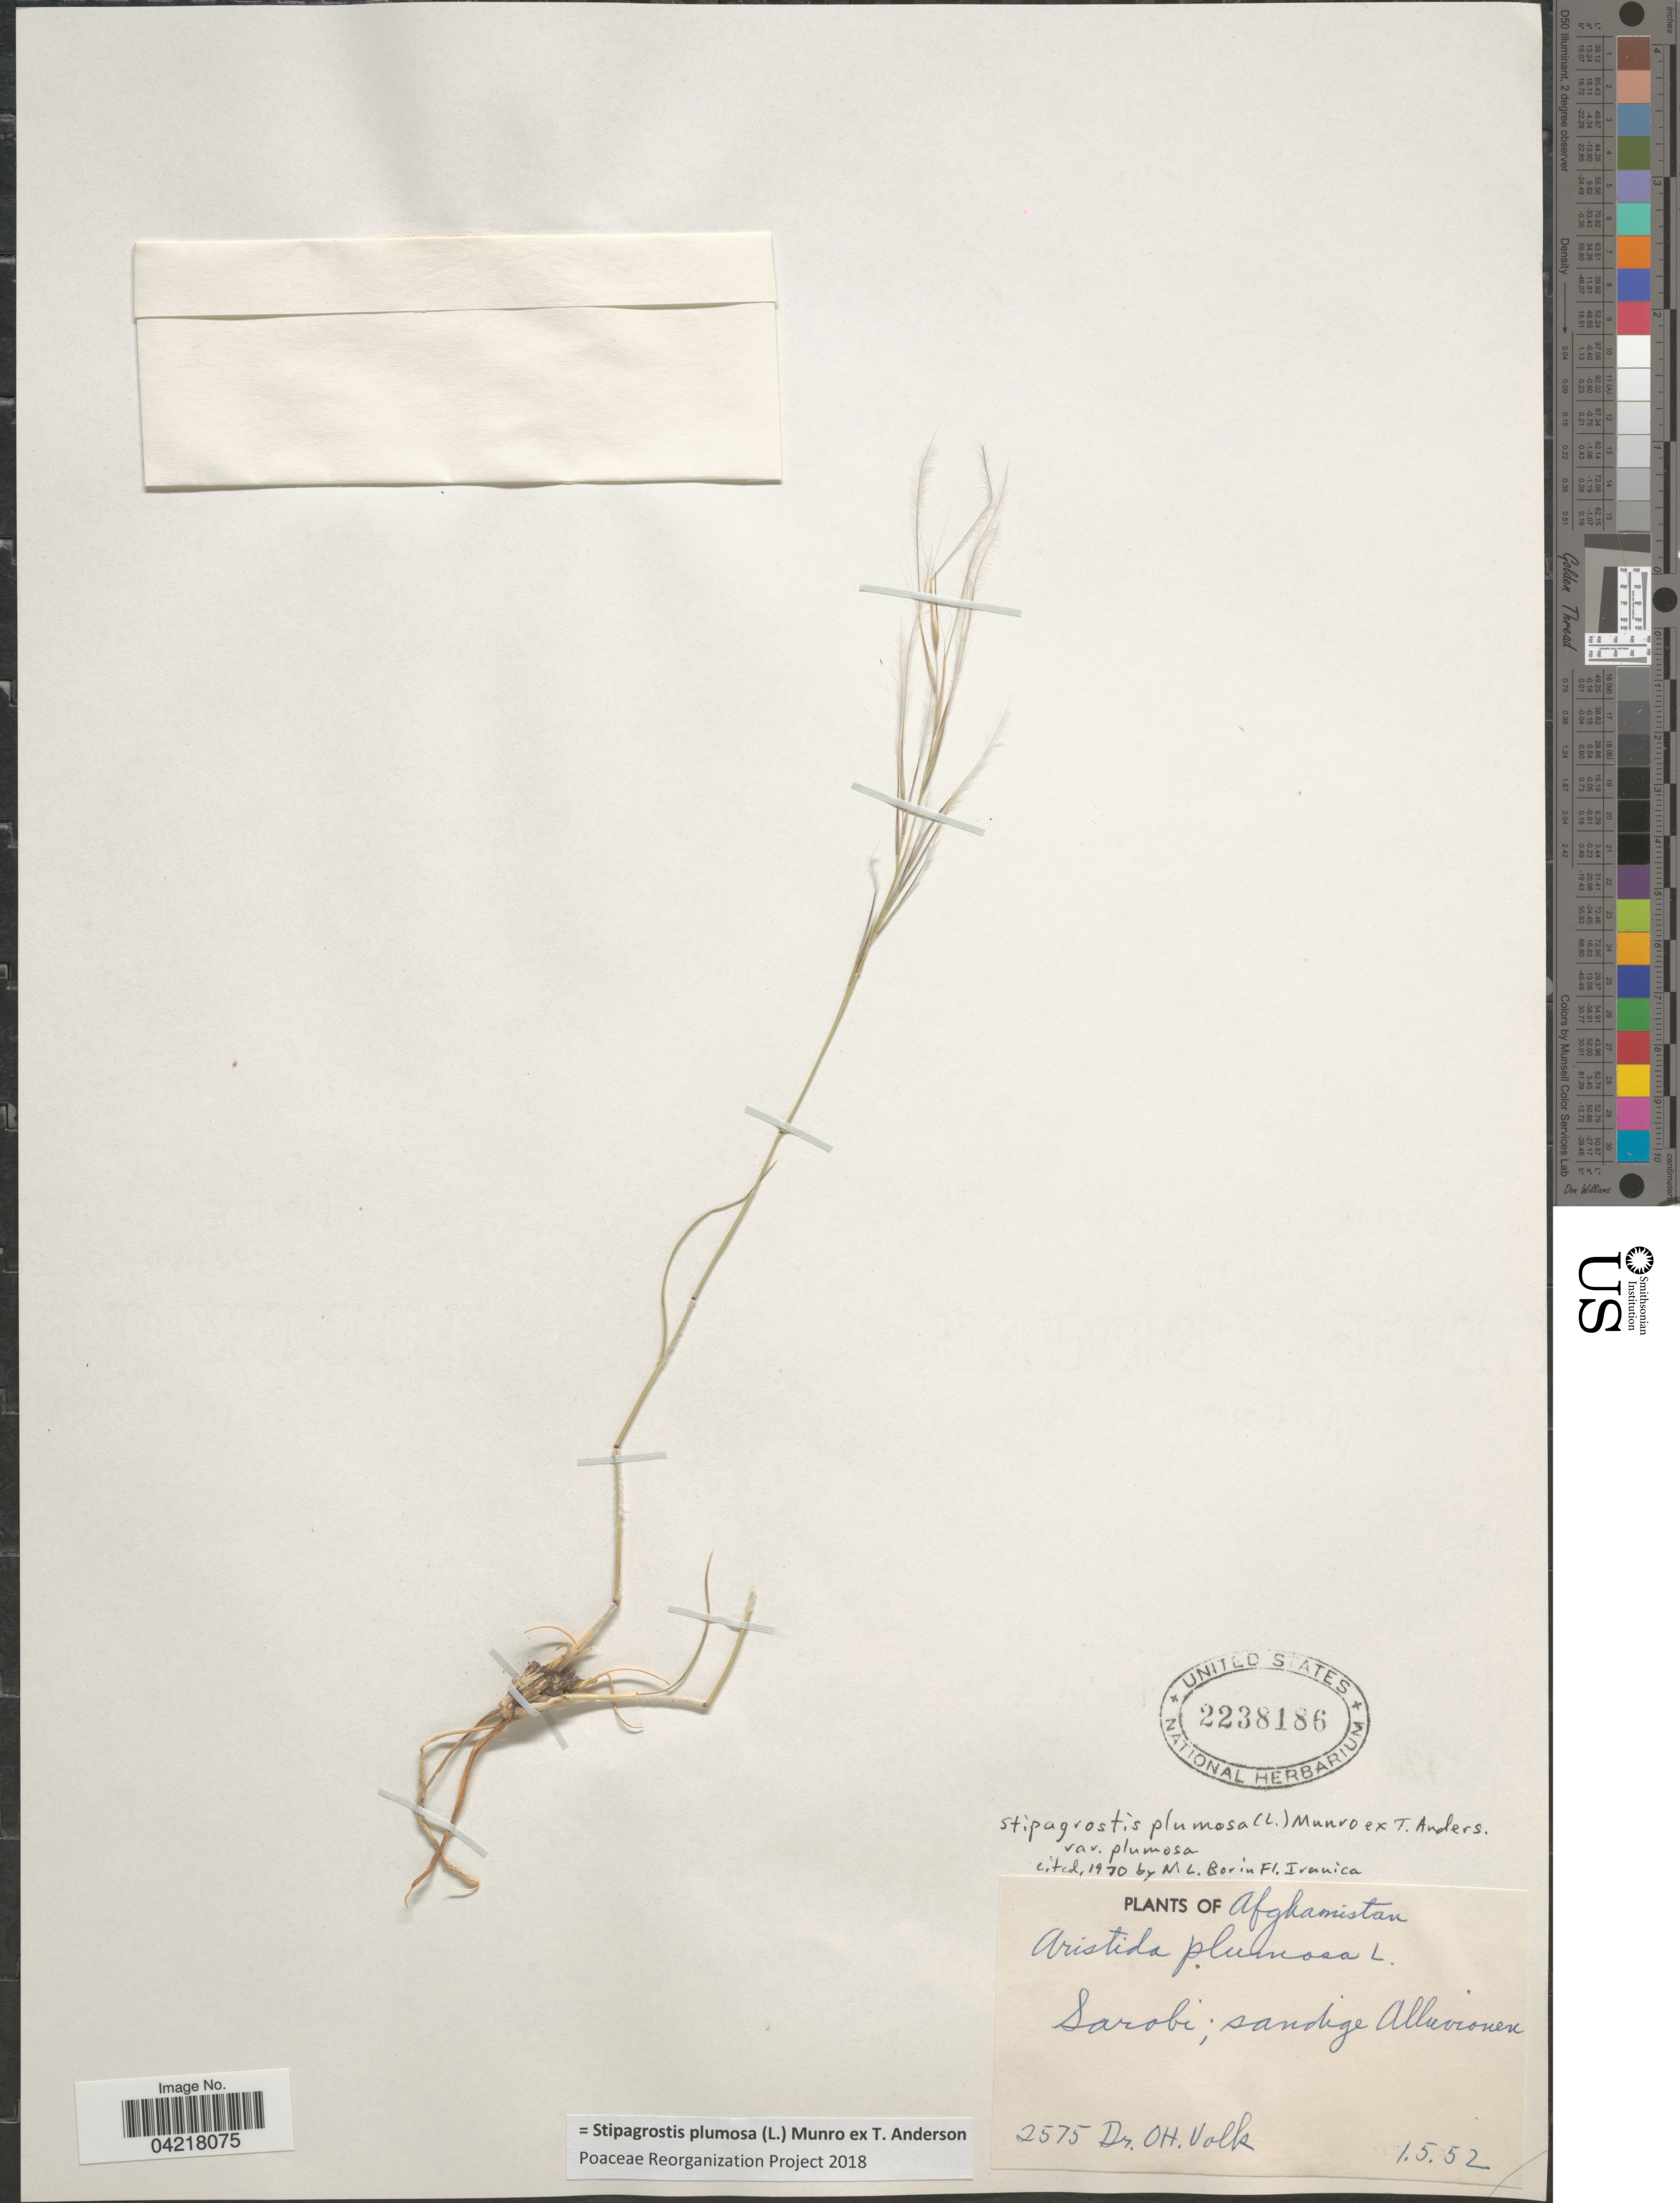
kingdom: Plantae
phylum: Tracheophyta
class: Liliopsida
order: Poales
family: Poaceae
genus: Stipagrostis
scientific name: Stipagrostis plumosa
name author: (L.) Munro ex T. Anderson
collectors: O. Volk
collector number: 2575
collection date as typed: Transcribed d/m/y: 1/5/52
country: Afghanistan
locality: Sarobi.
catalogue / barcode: US 2238186